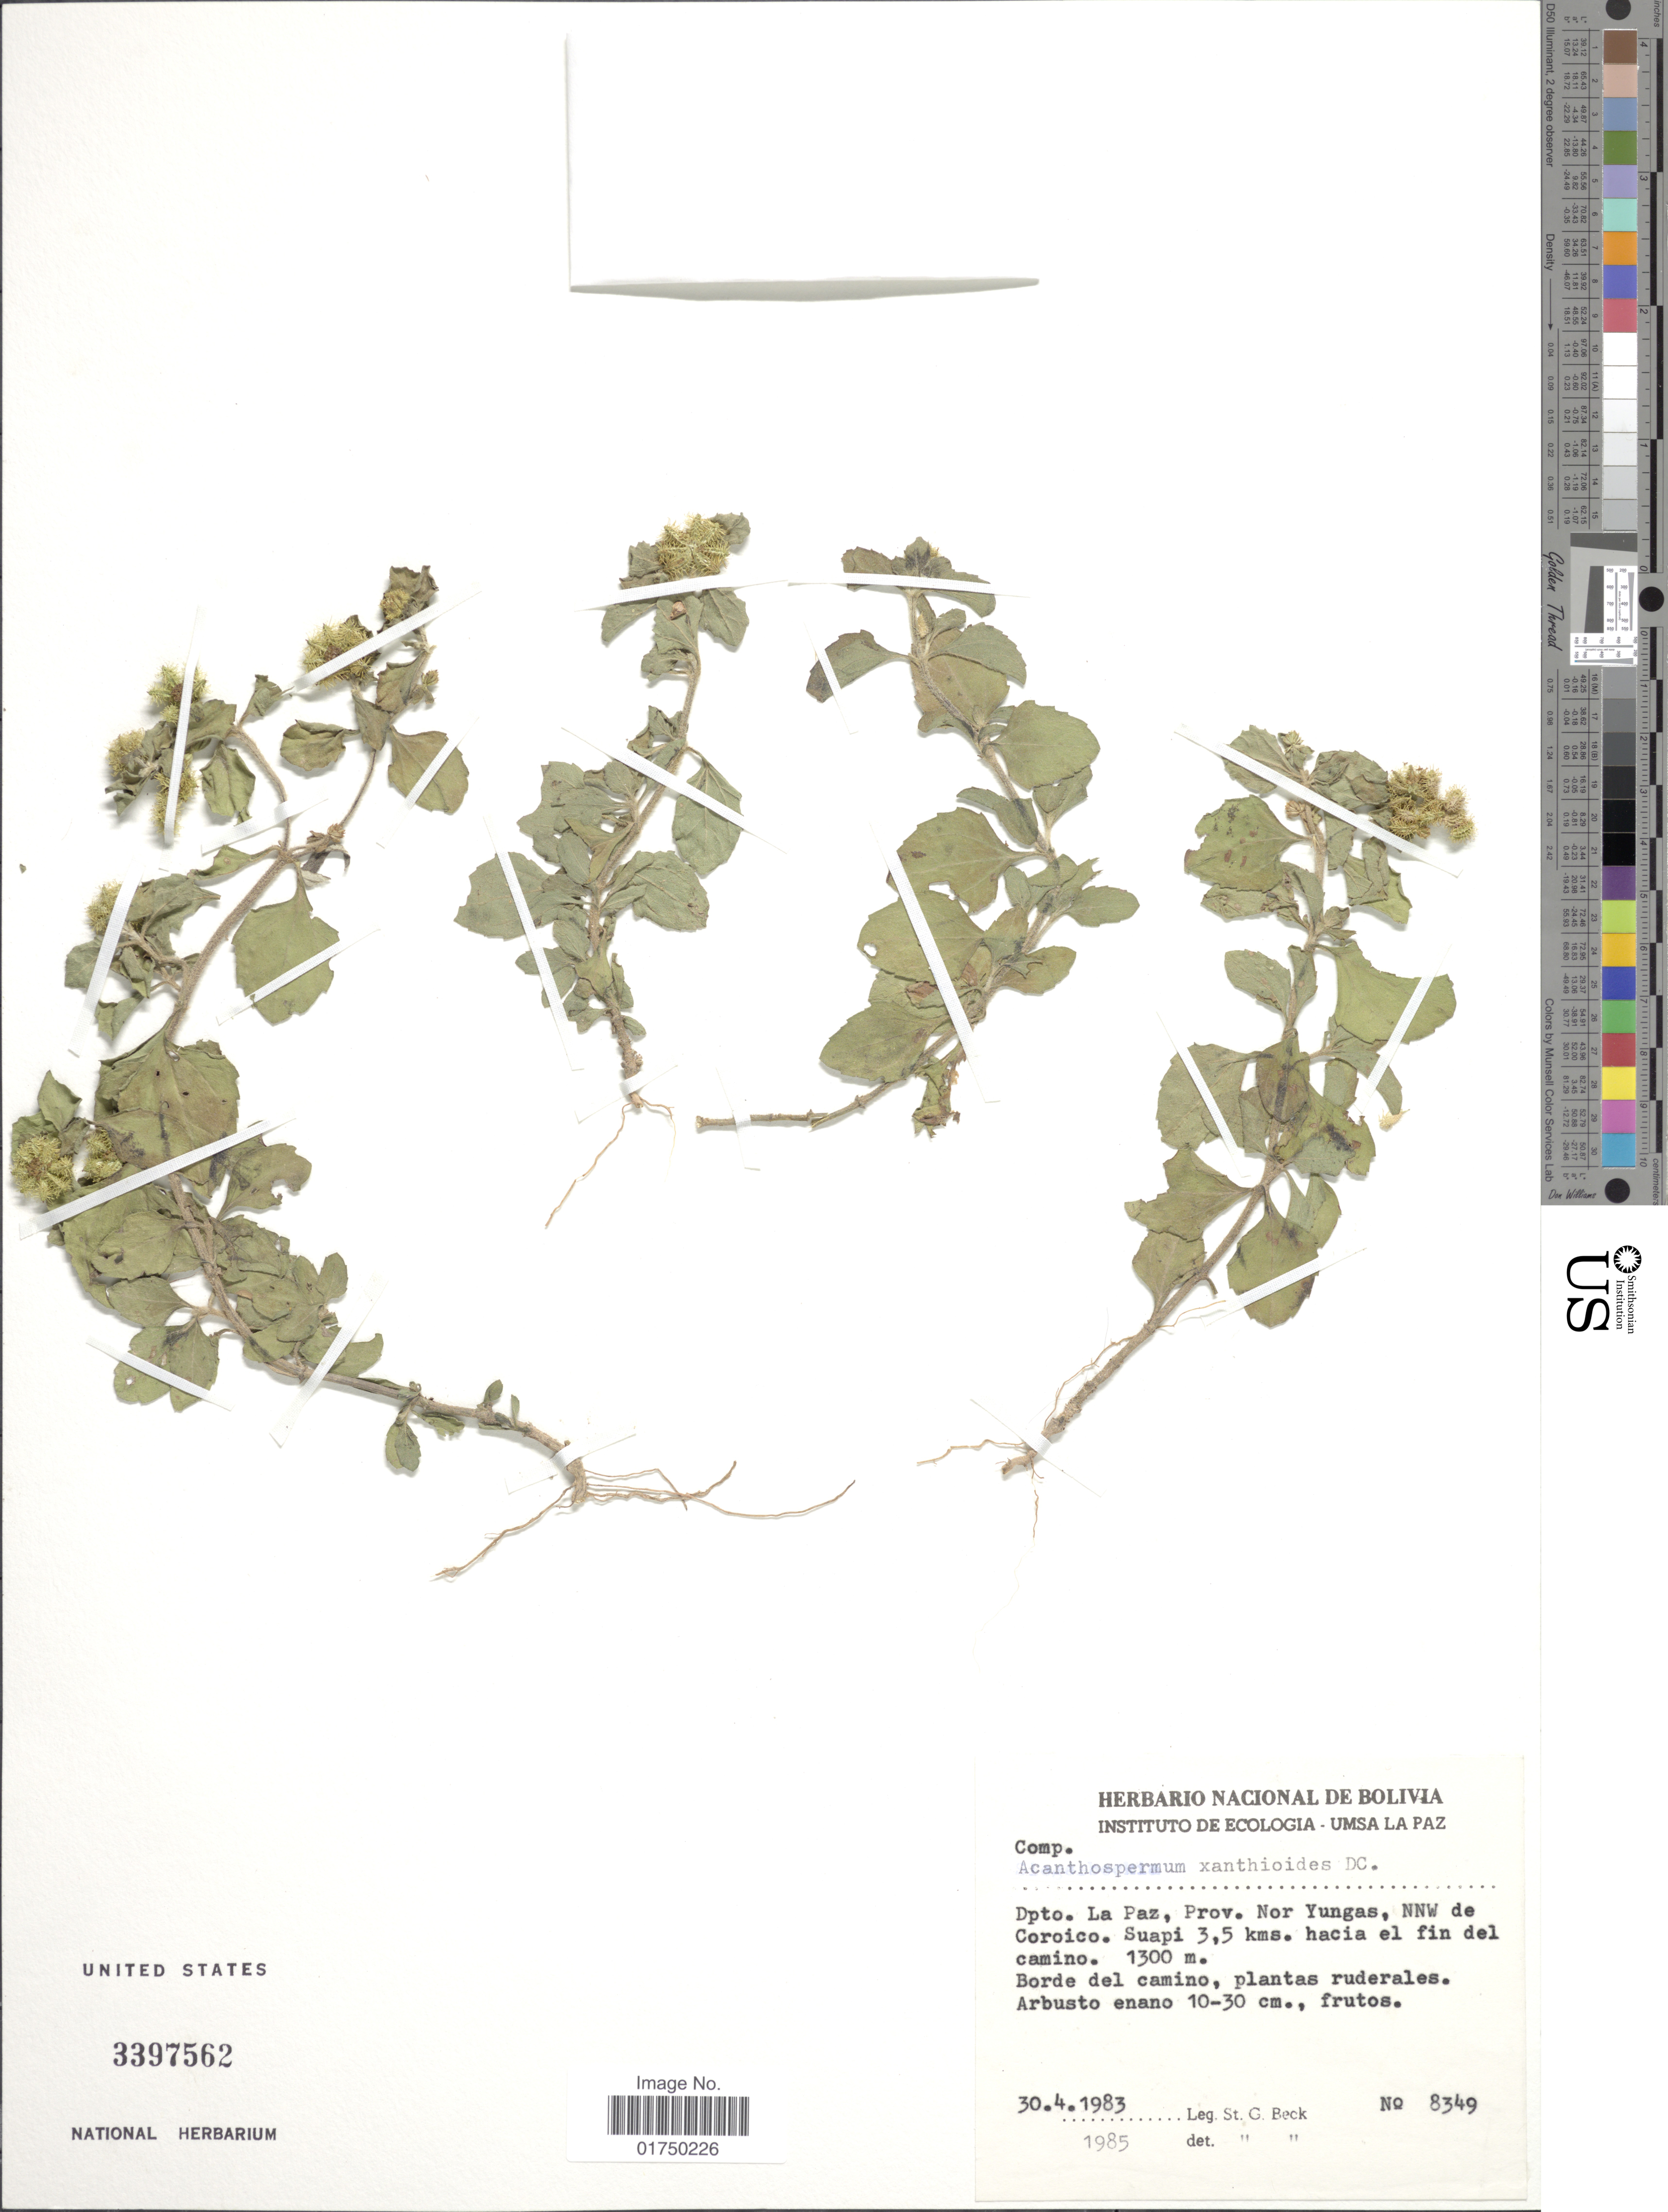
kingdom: Plantae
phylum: Tracheophyta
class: Magnoliopsida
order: Asterales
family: Asteraceae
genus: Acanthospermum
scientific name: Acanthospermum australe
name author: (Loefl.) Kuntze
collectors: S. G. Beck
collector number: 8349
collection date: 1983-04-30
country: Bolivia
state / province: La Paz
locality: Dpto. La Paz, Prov. Nor Yungas, NNW de Coroico. Suapi 3,5 kms. hacia el fin del camino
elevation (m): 1300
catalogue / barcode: US 3397562